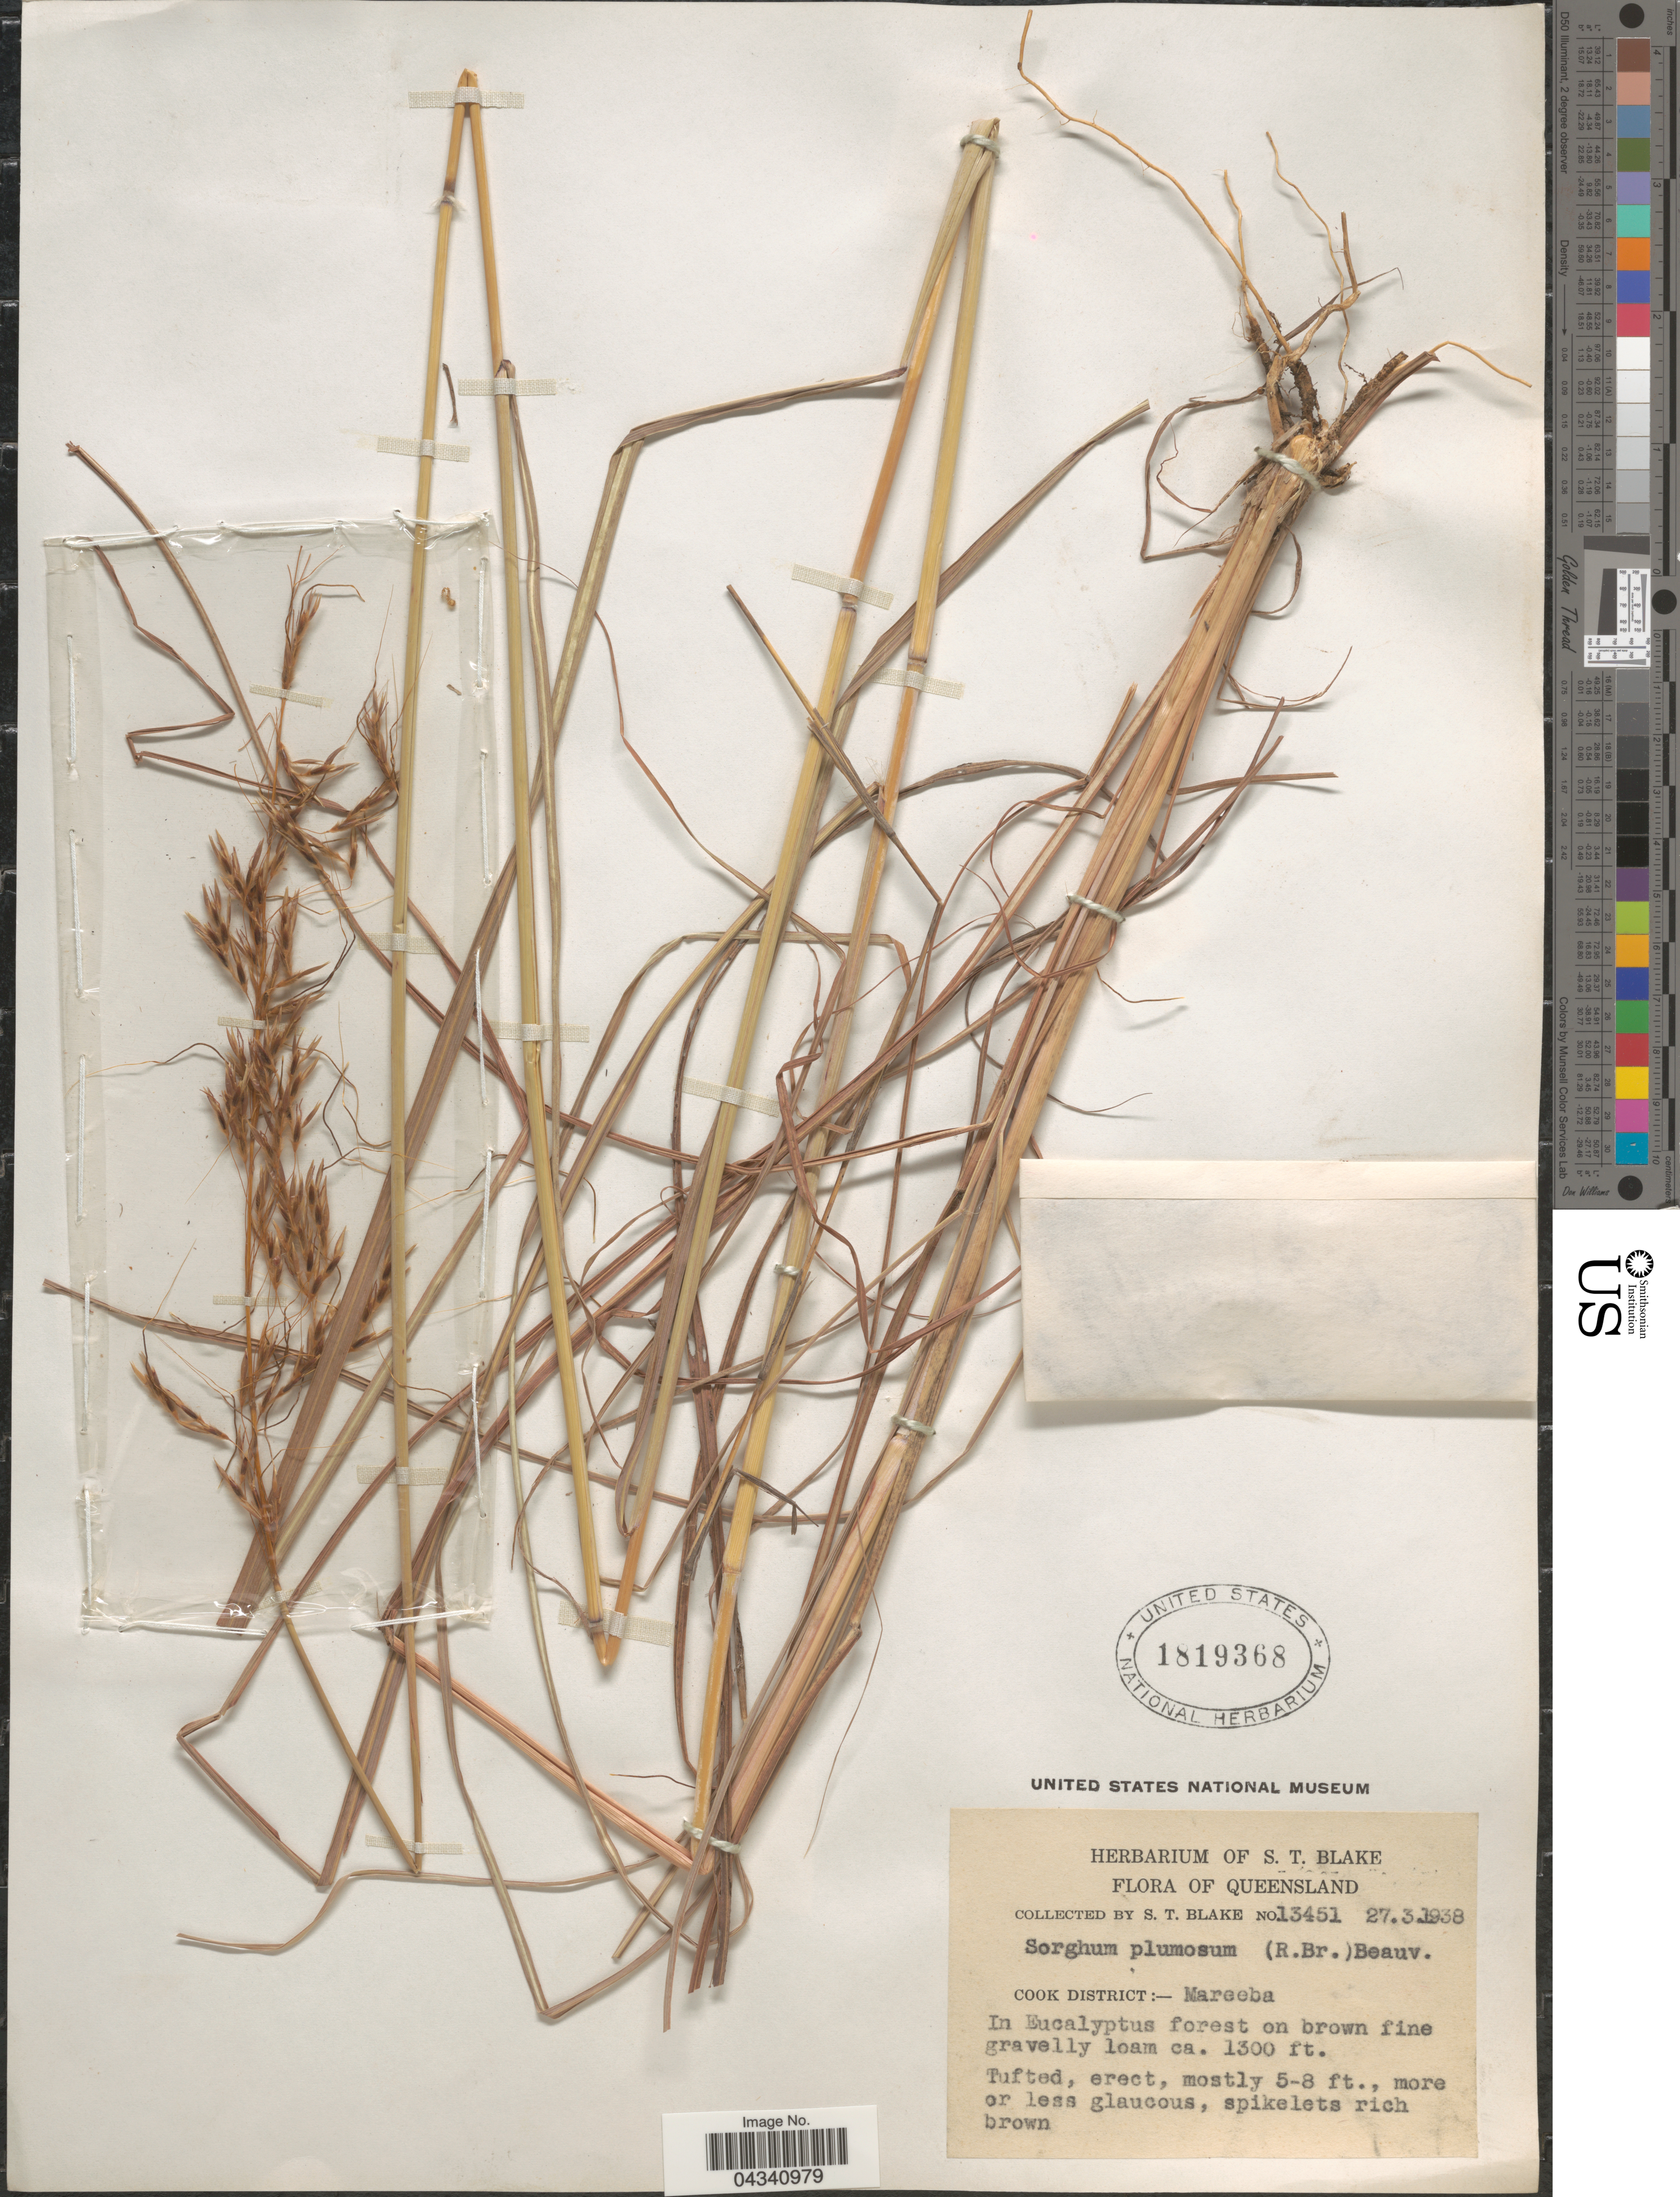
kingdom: Plantae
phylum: Tracheophyta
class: Liliopsida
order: Poales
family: Poaceae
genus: Sorghum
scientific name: Sorghum plumosum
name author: (R. Br.) P. Beauv.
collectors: S. T. Blake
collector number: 13451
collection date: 1938-03-27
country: Australia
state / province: Queensland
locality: Cook District: Mareeba. In Eucalyptus forest on brown fine gravelly loam.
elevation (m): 396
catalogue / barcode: US 1819368